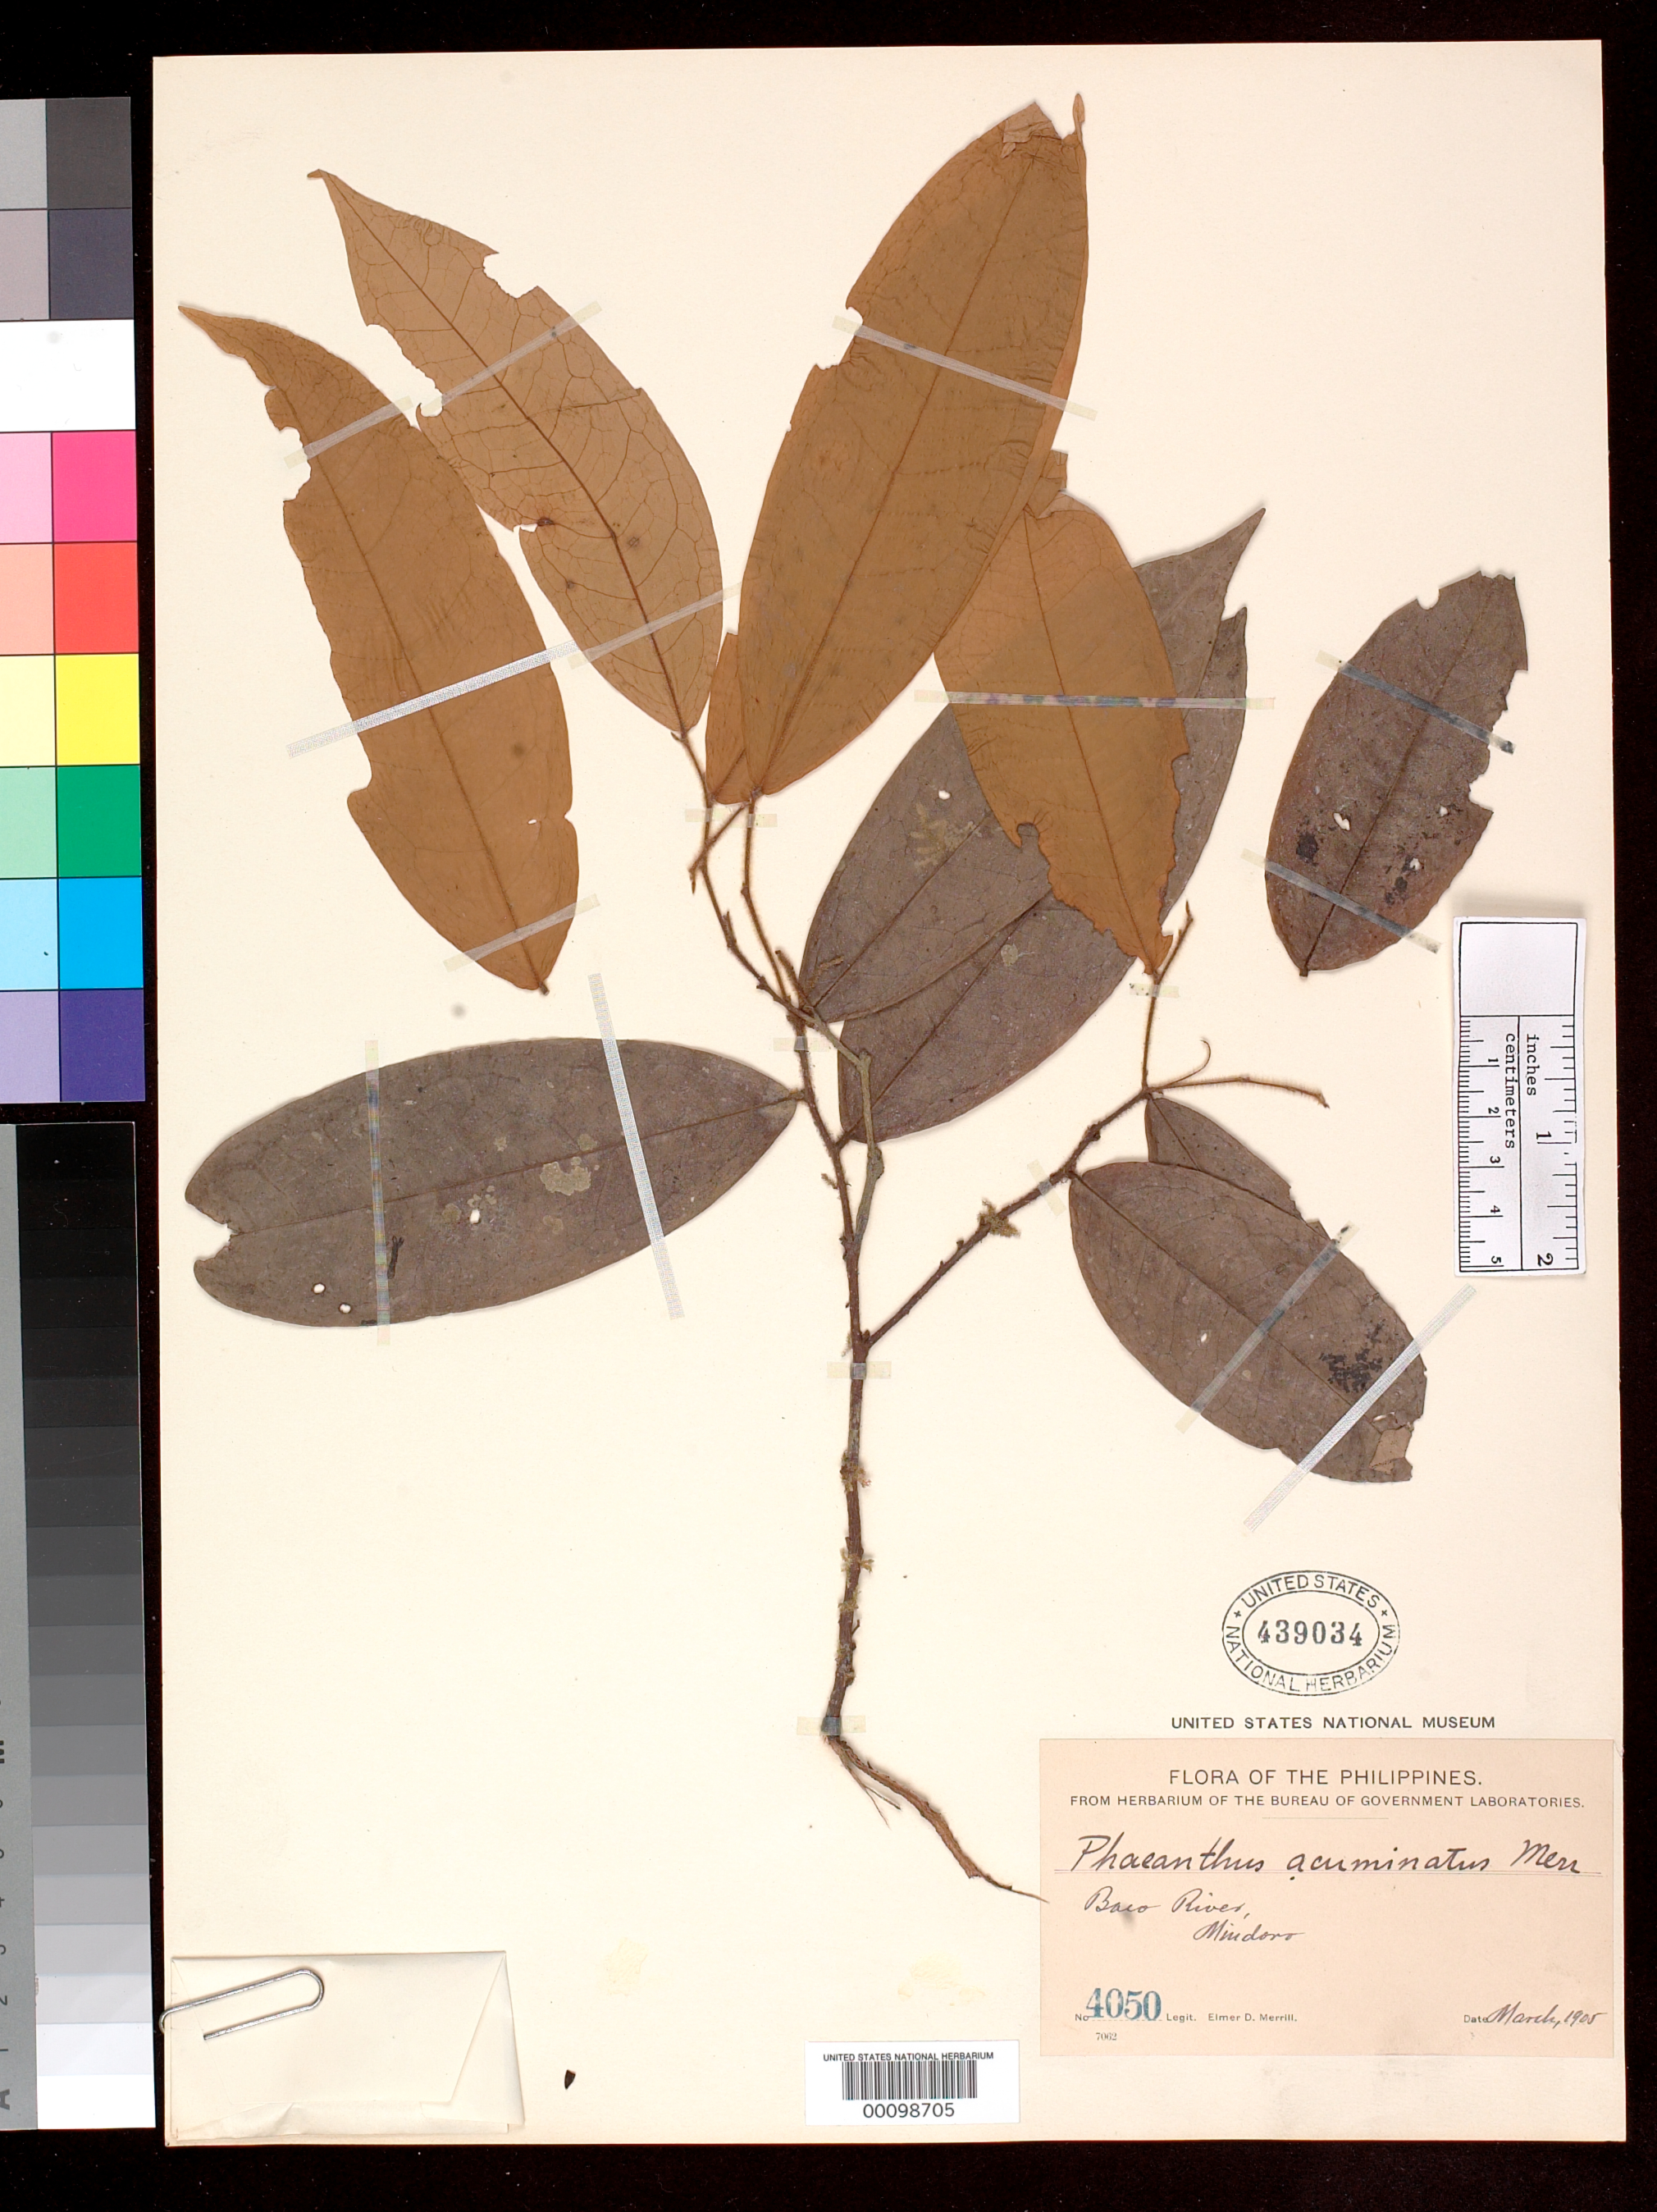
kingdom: Plantae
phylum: Tracheophyta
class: Magnoliopsida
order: Magnoliales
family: Annonaceae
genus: Phaeanthus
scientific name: Phaeanthus acuminatus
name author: Merr.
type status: Isotype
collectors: E. D. Merrill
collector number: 4050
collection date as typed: Mar 1905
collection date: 1905-03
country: Philippines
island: Mindoro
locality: Baco River.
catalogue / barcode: US 439034